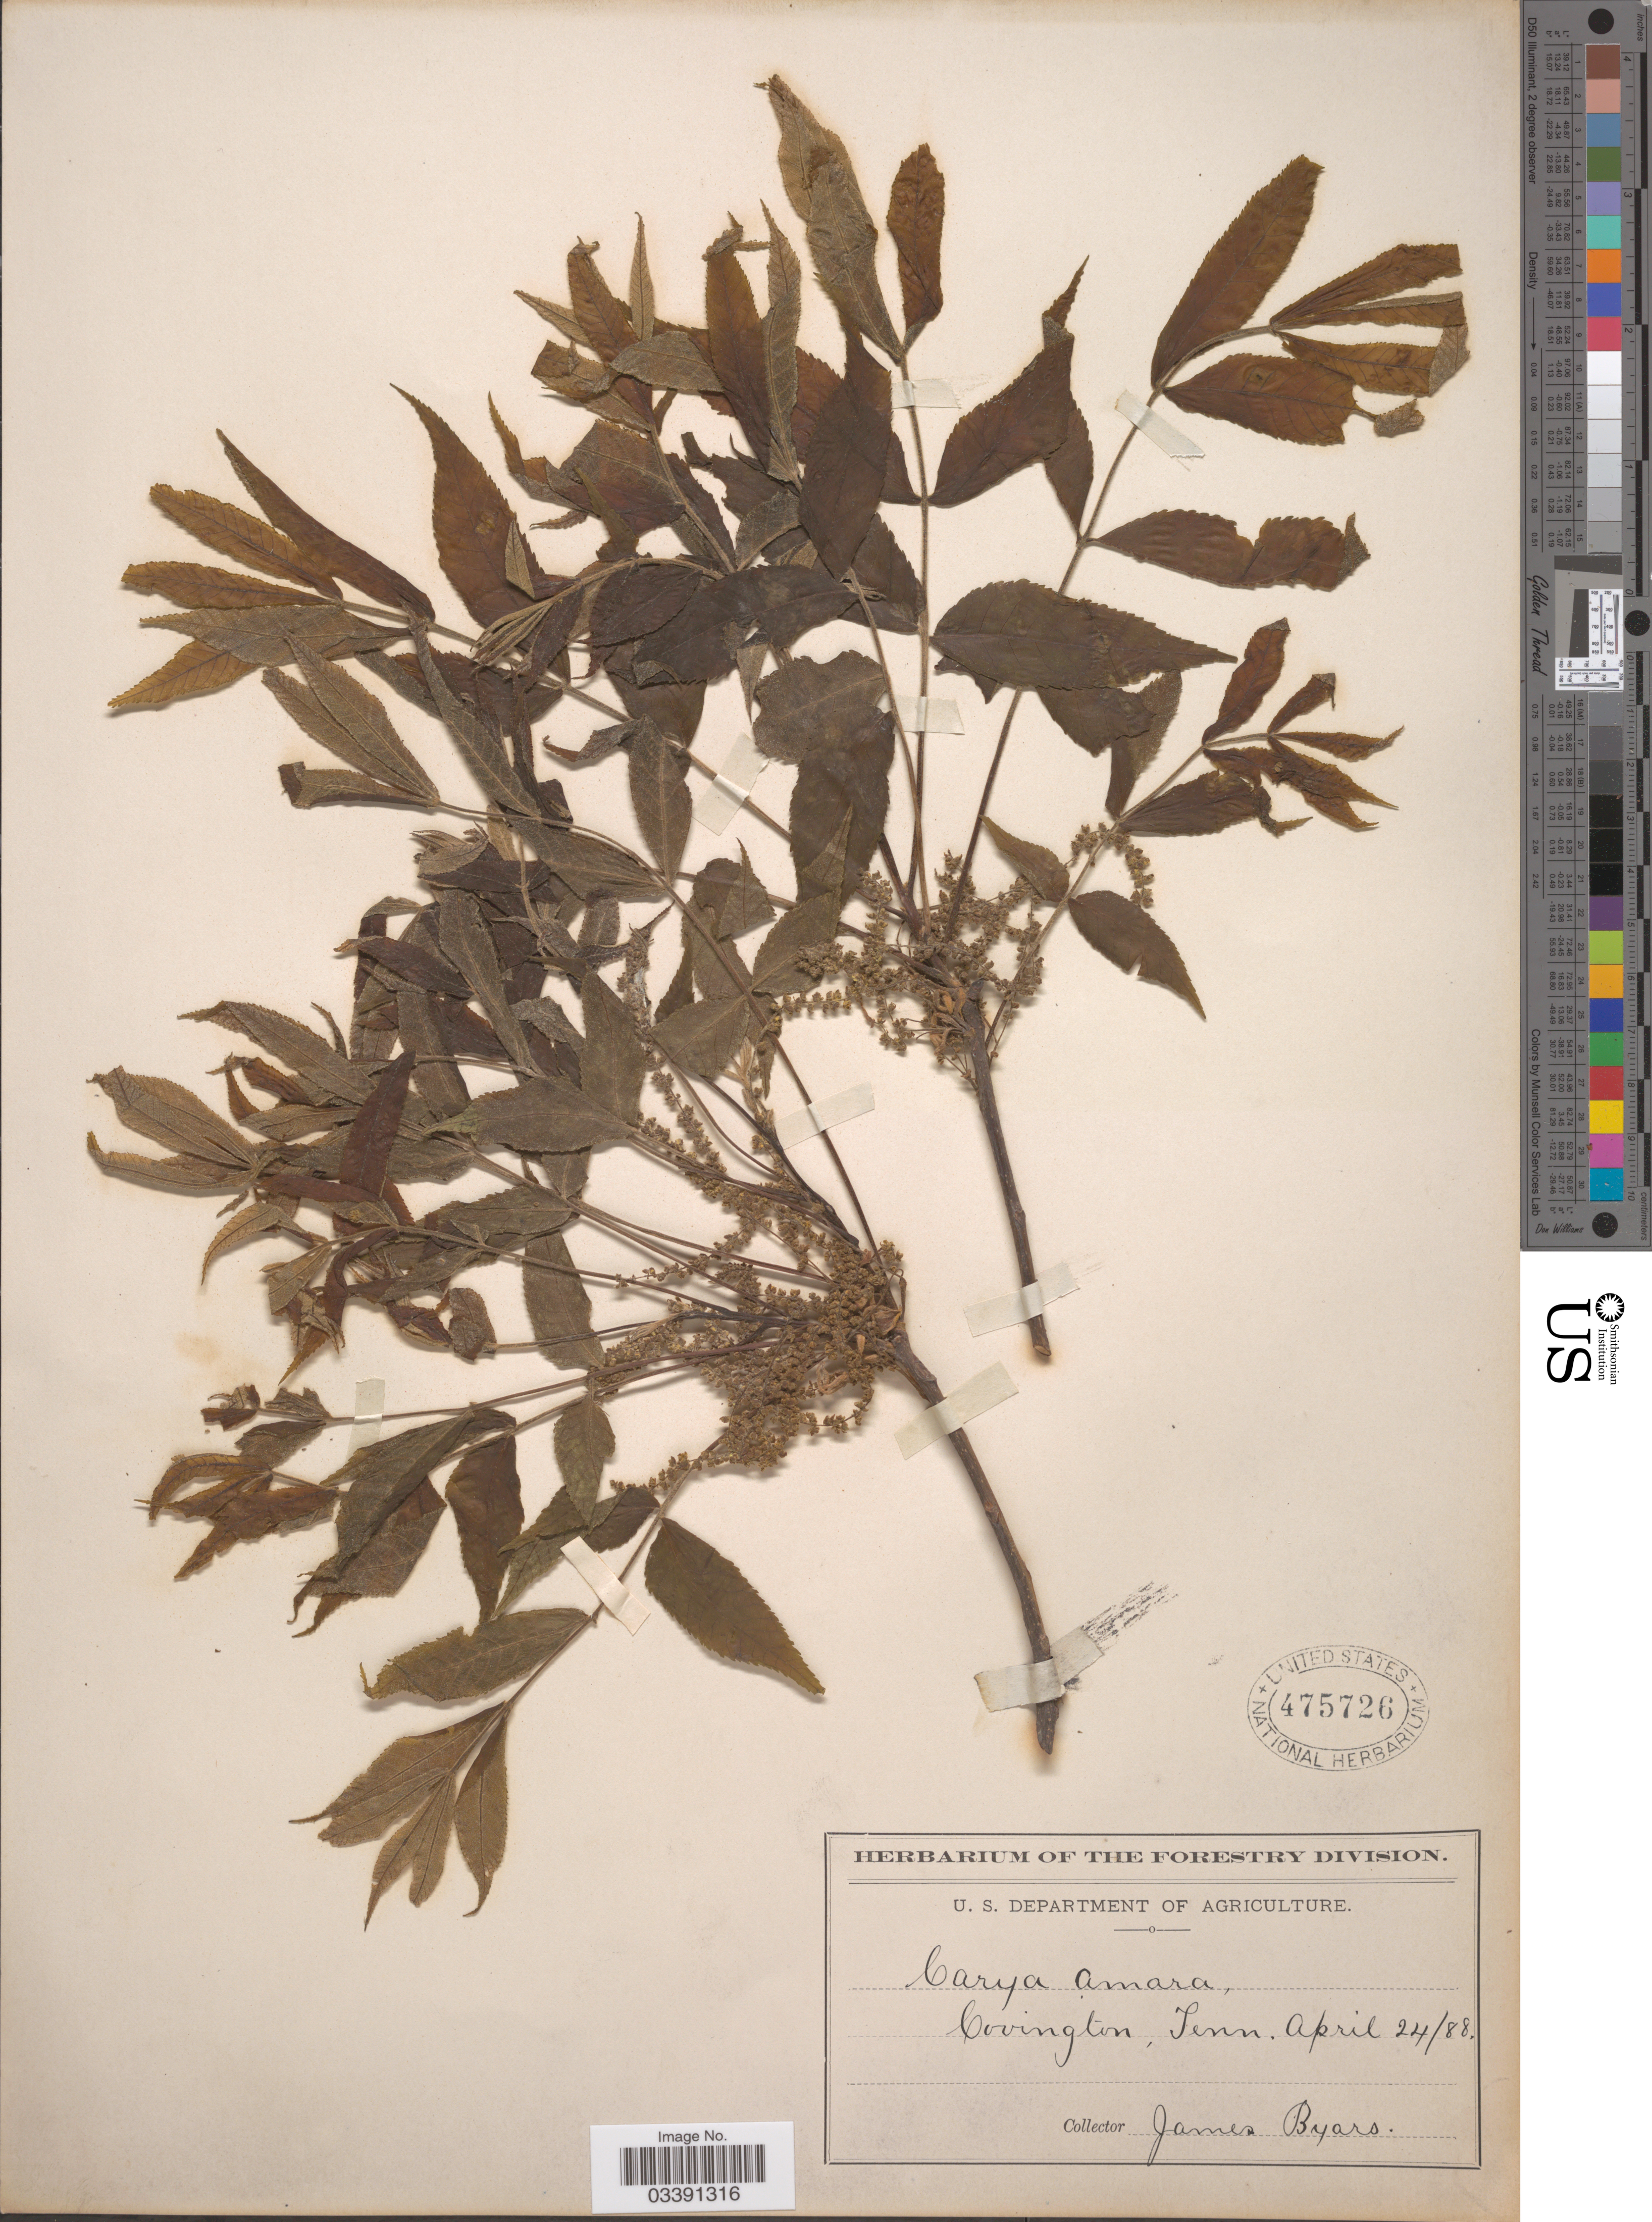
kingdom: Plantae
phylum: Tracheophyta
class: Magnoliopsida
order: Fagales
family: Juglandaceae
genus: Carya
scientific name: Carya cordiformis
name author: (Wangenh.) K. Koch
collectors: J. Byars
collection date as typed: Transcribed d/m/y: 24/4/88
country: United States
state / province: Tennessee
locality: Covington.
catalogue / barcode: US 475726